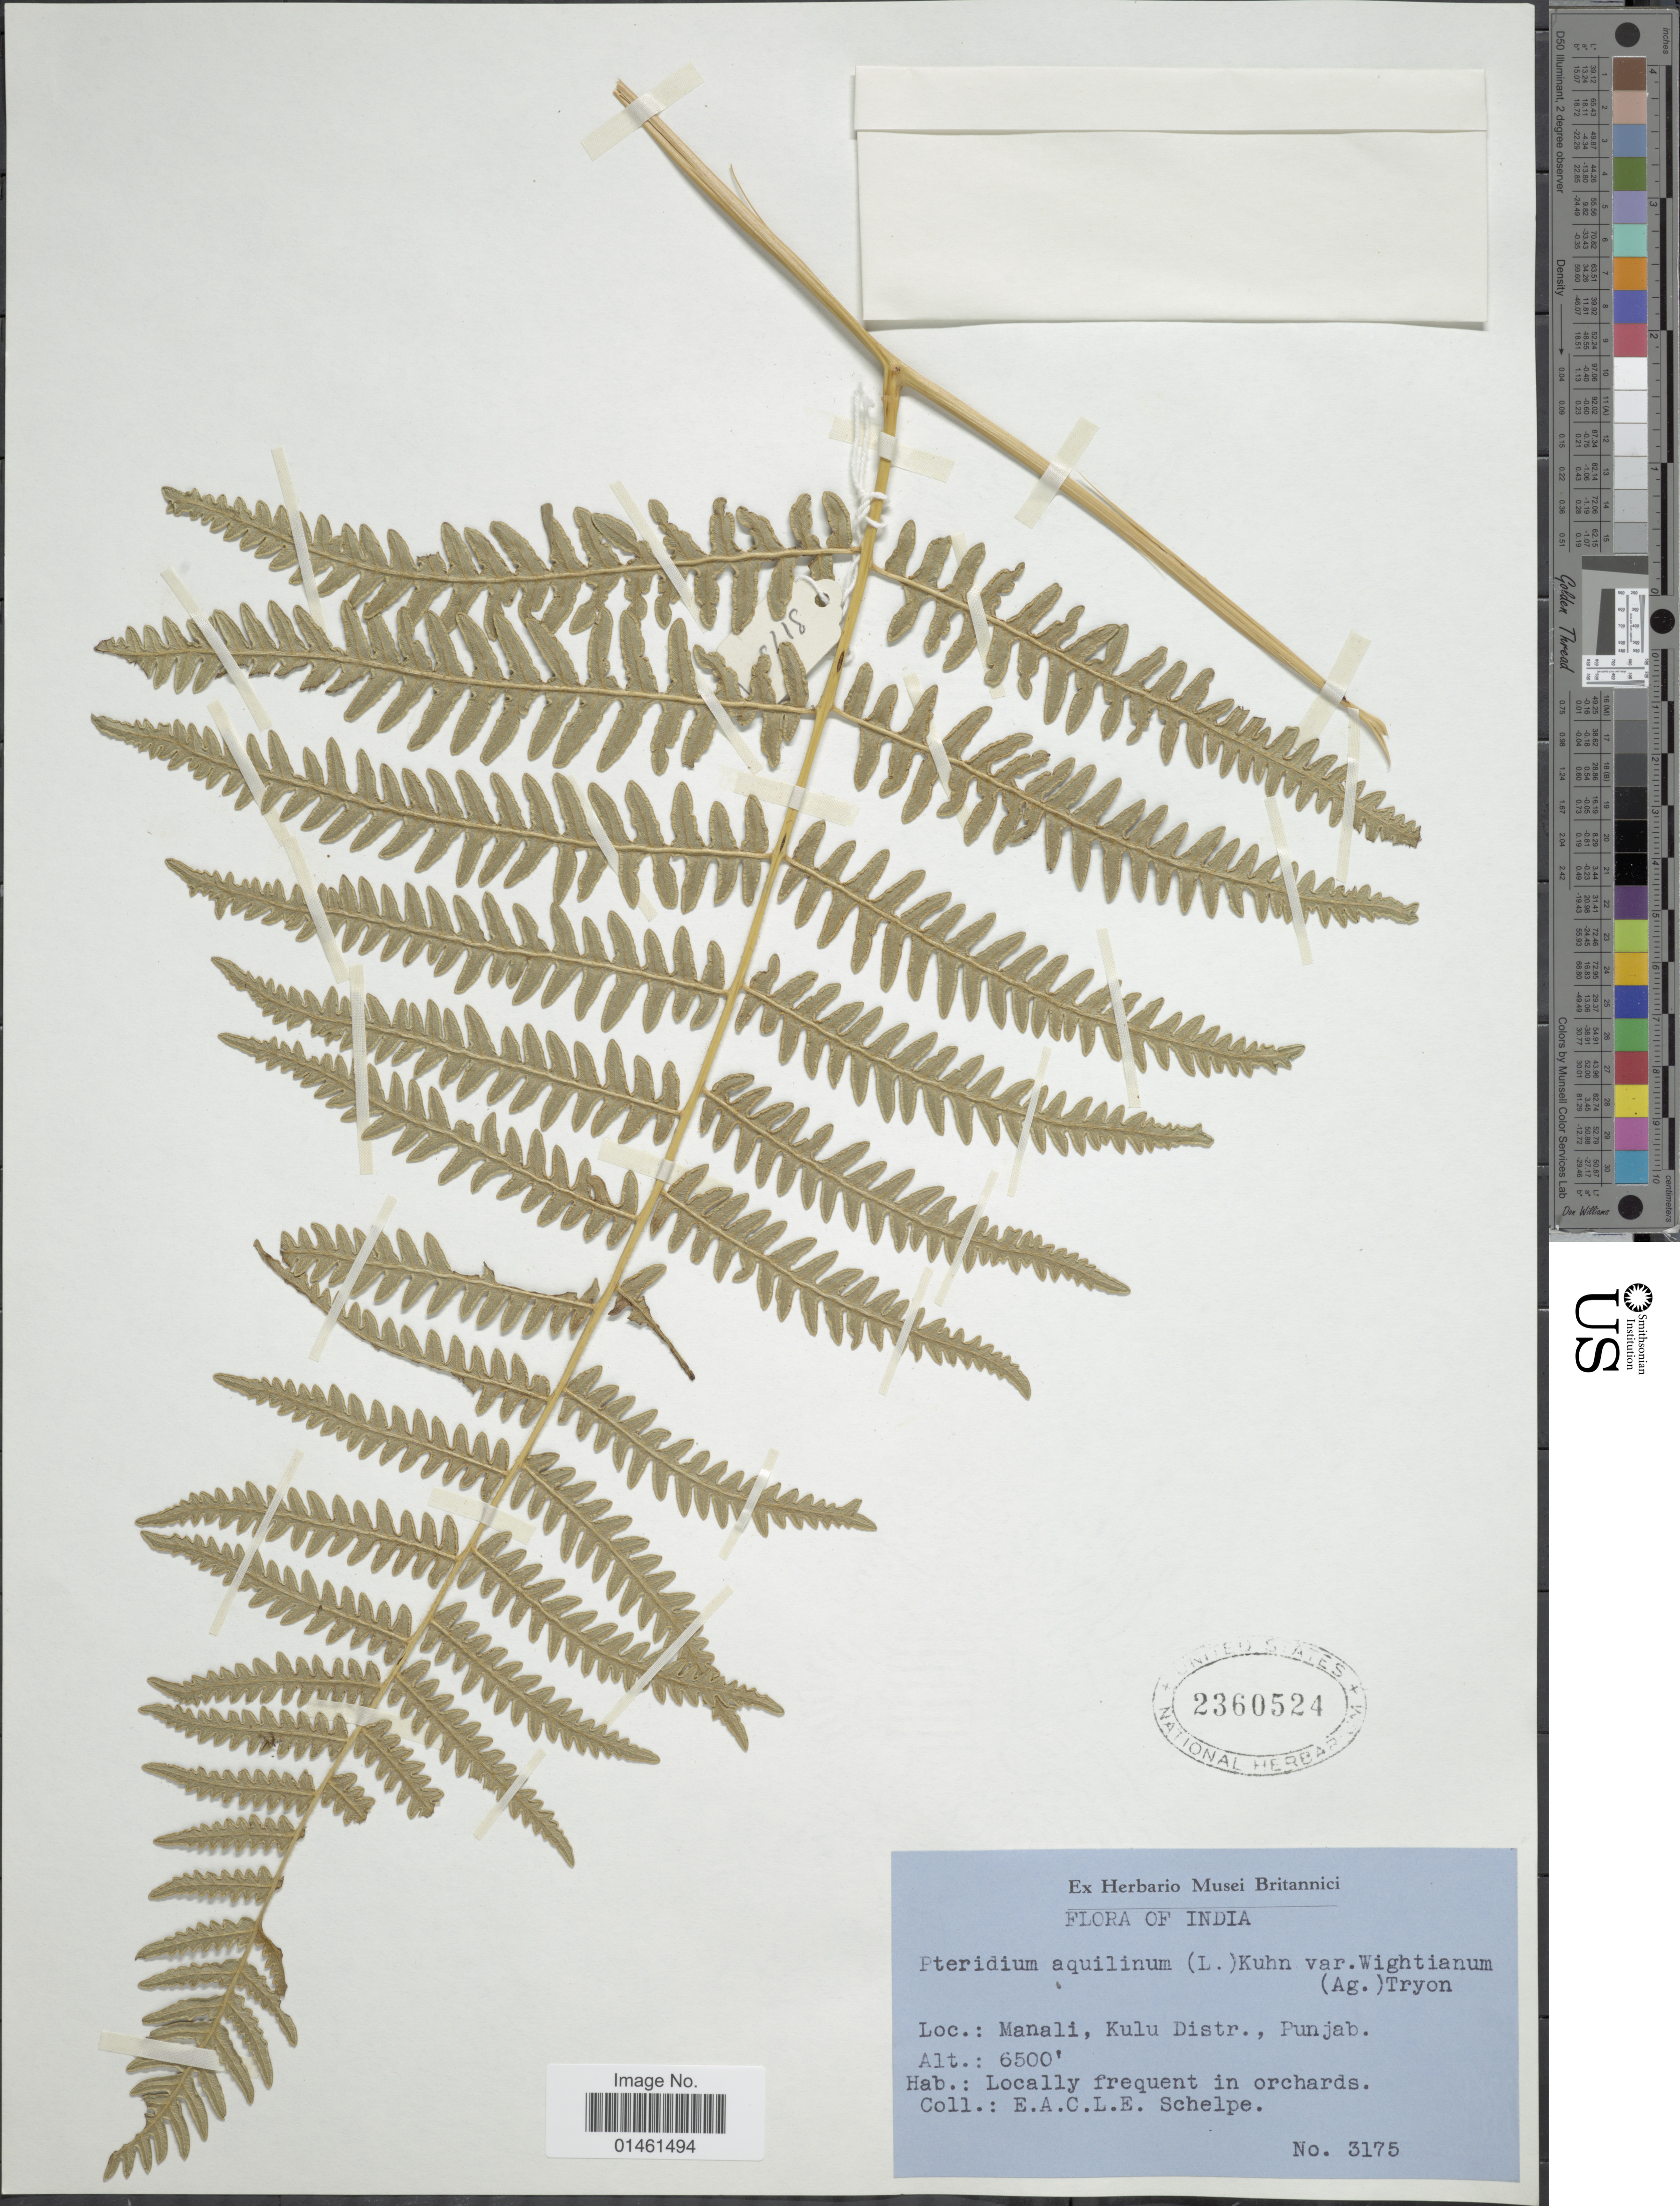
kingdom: Plantae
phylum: Tracheophyta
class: Polypodiopsida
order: Polypodiales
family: Dennstaedtiaceae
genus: Pteridium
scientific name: Pteridium aquilinum var. wightianum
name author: (J. Agardh) R.M. Tryon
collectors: E. A. C. L. E. Schelpe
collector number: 3175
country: India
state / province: Punjab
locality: India , Manalu, Kulu Distr. Punjab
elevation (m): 1981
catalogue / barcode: US 2360524